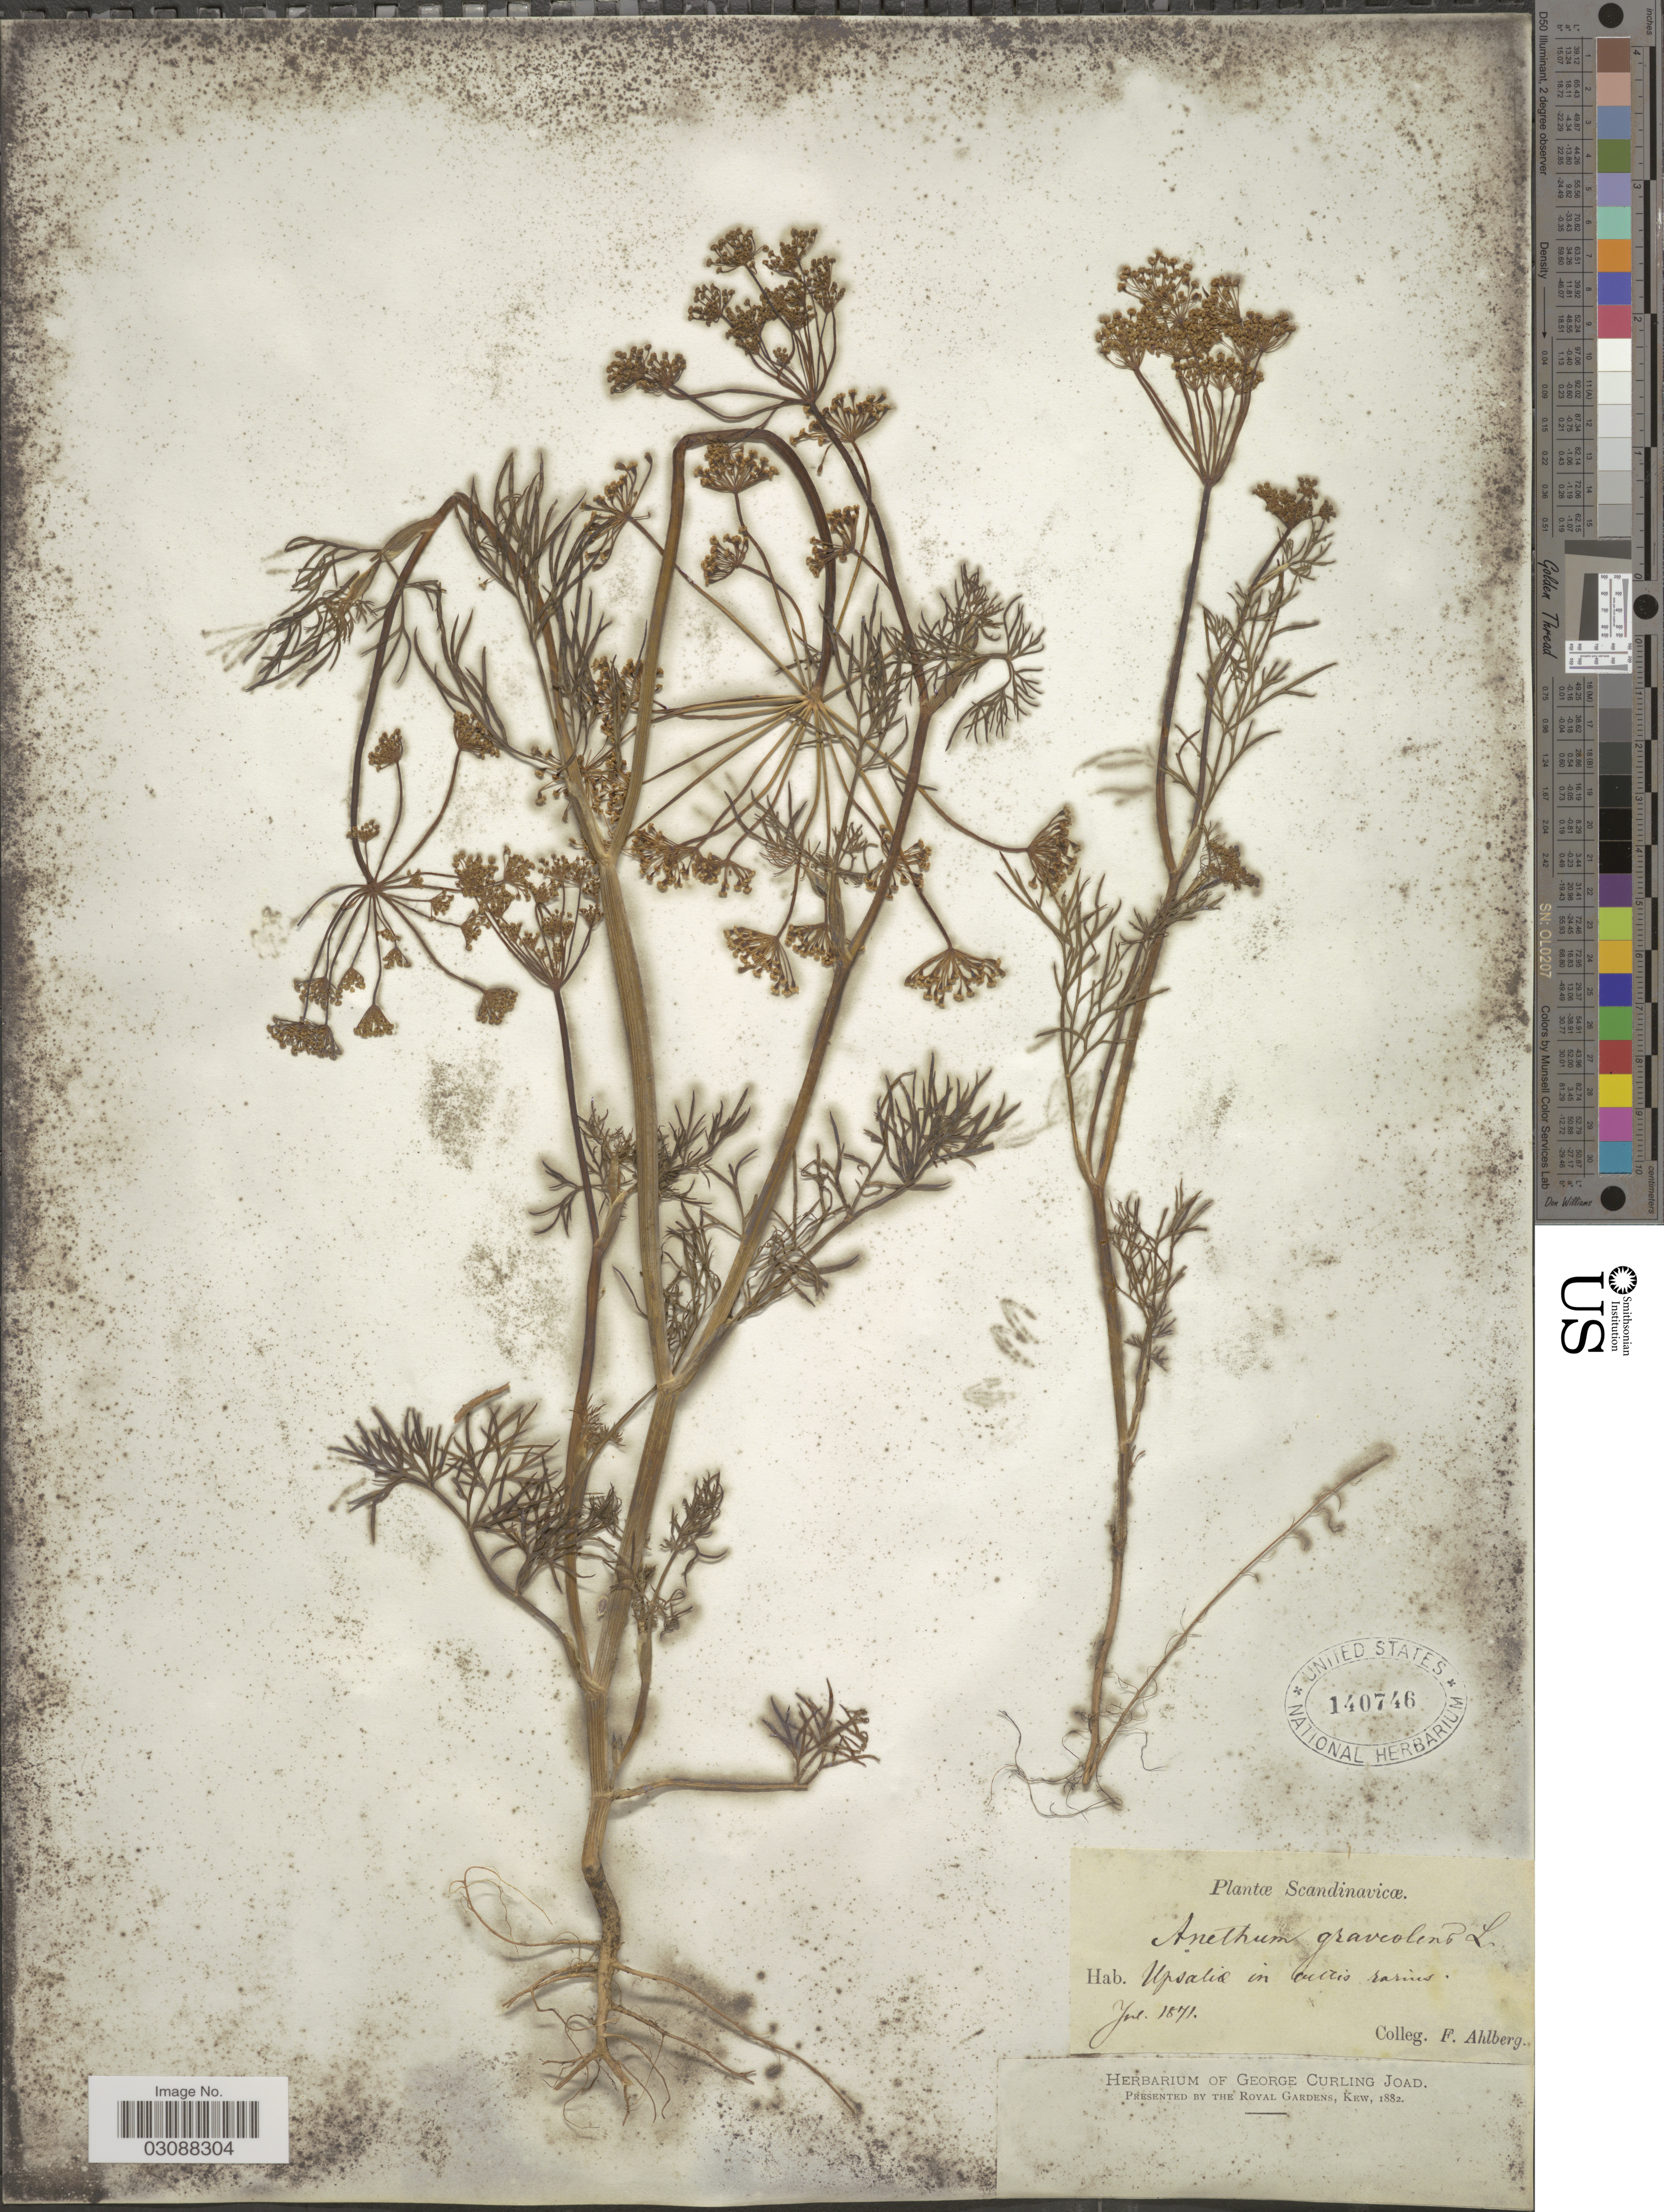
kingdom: Plantae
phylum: Tracheophyta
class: Magnoliopsida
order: Apiales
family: Apiaceae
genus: Anethum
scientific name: Anethum graveolens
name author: L.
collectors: F. Ahlberg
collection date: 1871-07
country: Sweden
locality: Scandinavicæ. Upsalia.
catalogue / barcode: US 140746